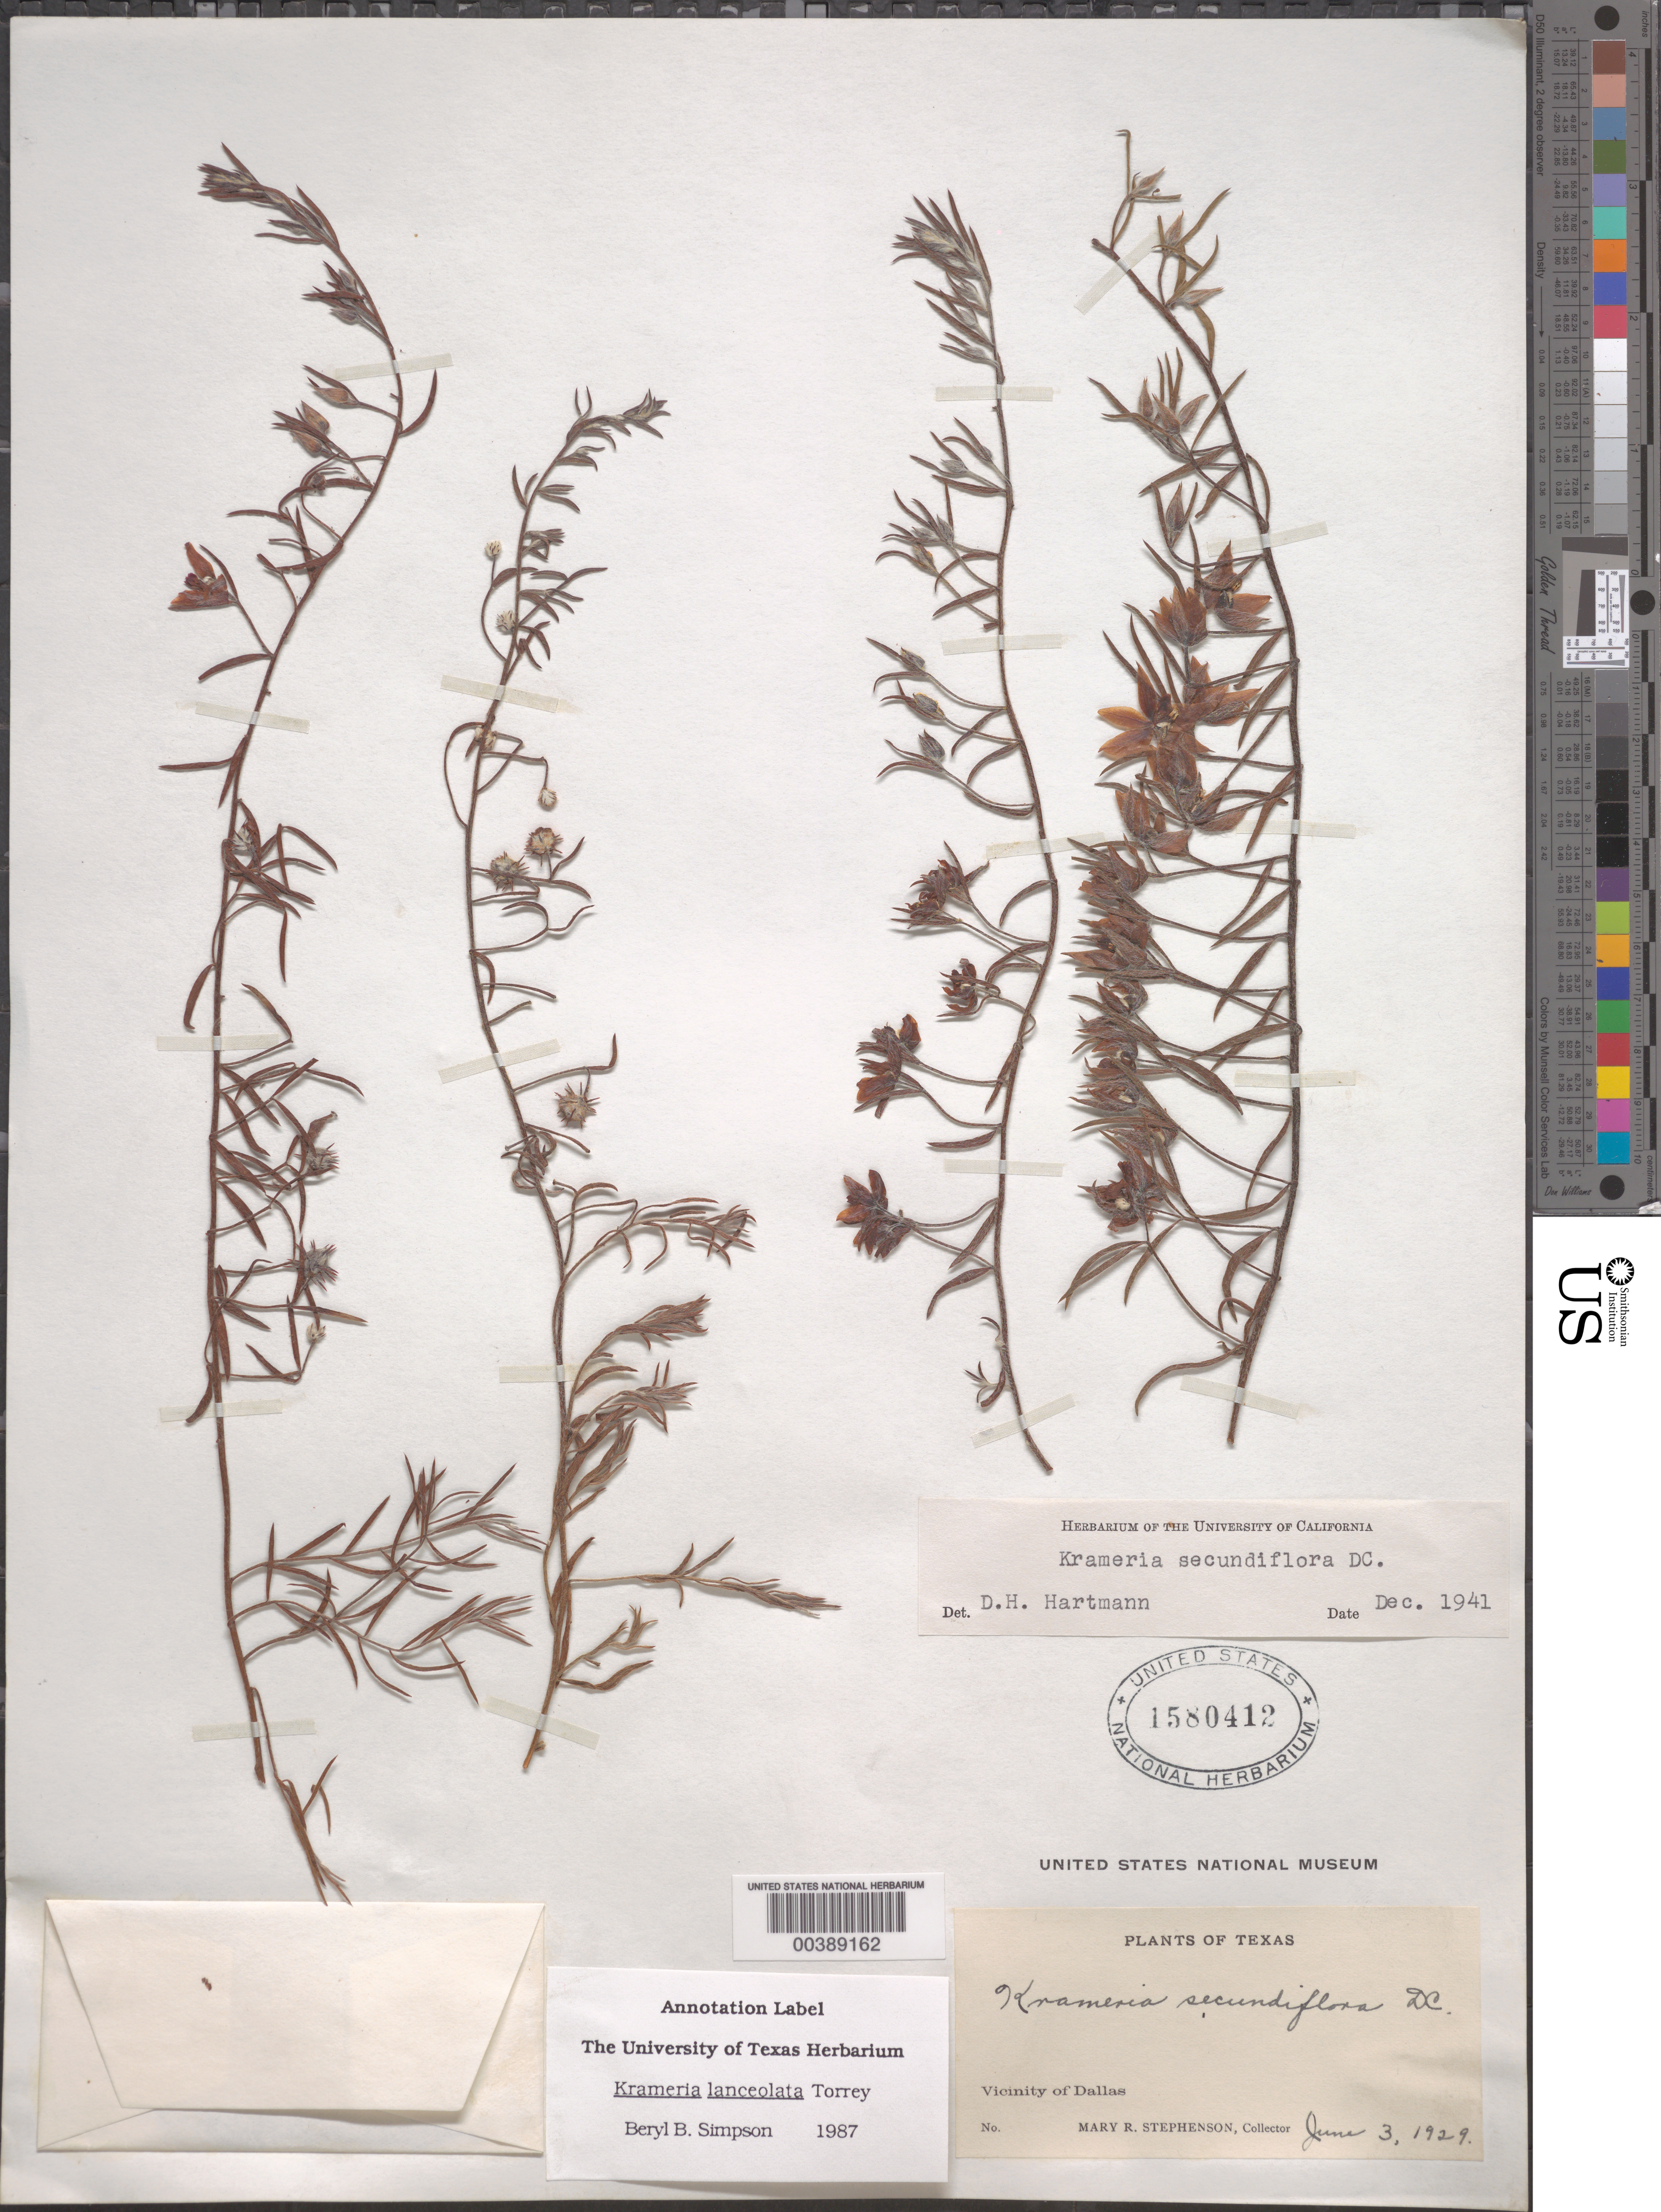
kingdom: Plantae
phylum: Tracheophyta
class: Magnoliopsida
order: Zygophyllales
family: Krameriaceae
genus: Krameria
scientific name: Krameria lanceolata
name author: Torr.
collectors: M. R. Stephenson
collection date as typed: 03 Jun 1929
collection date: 1929-06-03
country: United States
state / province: Texas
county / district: Dallas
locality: Dallas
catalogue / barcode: US 1580412